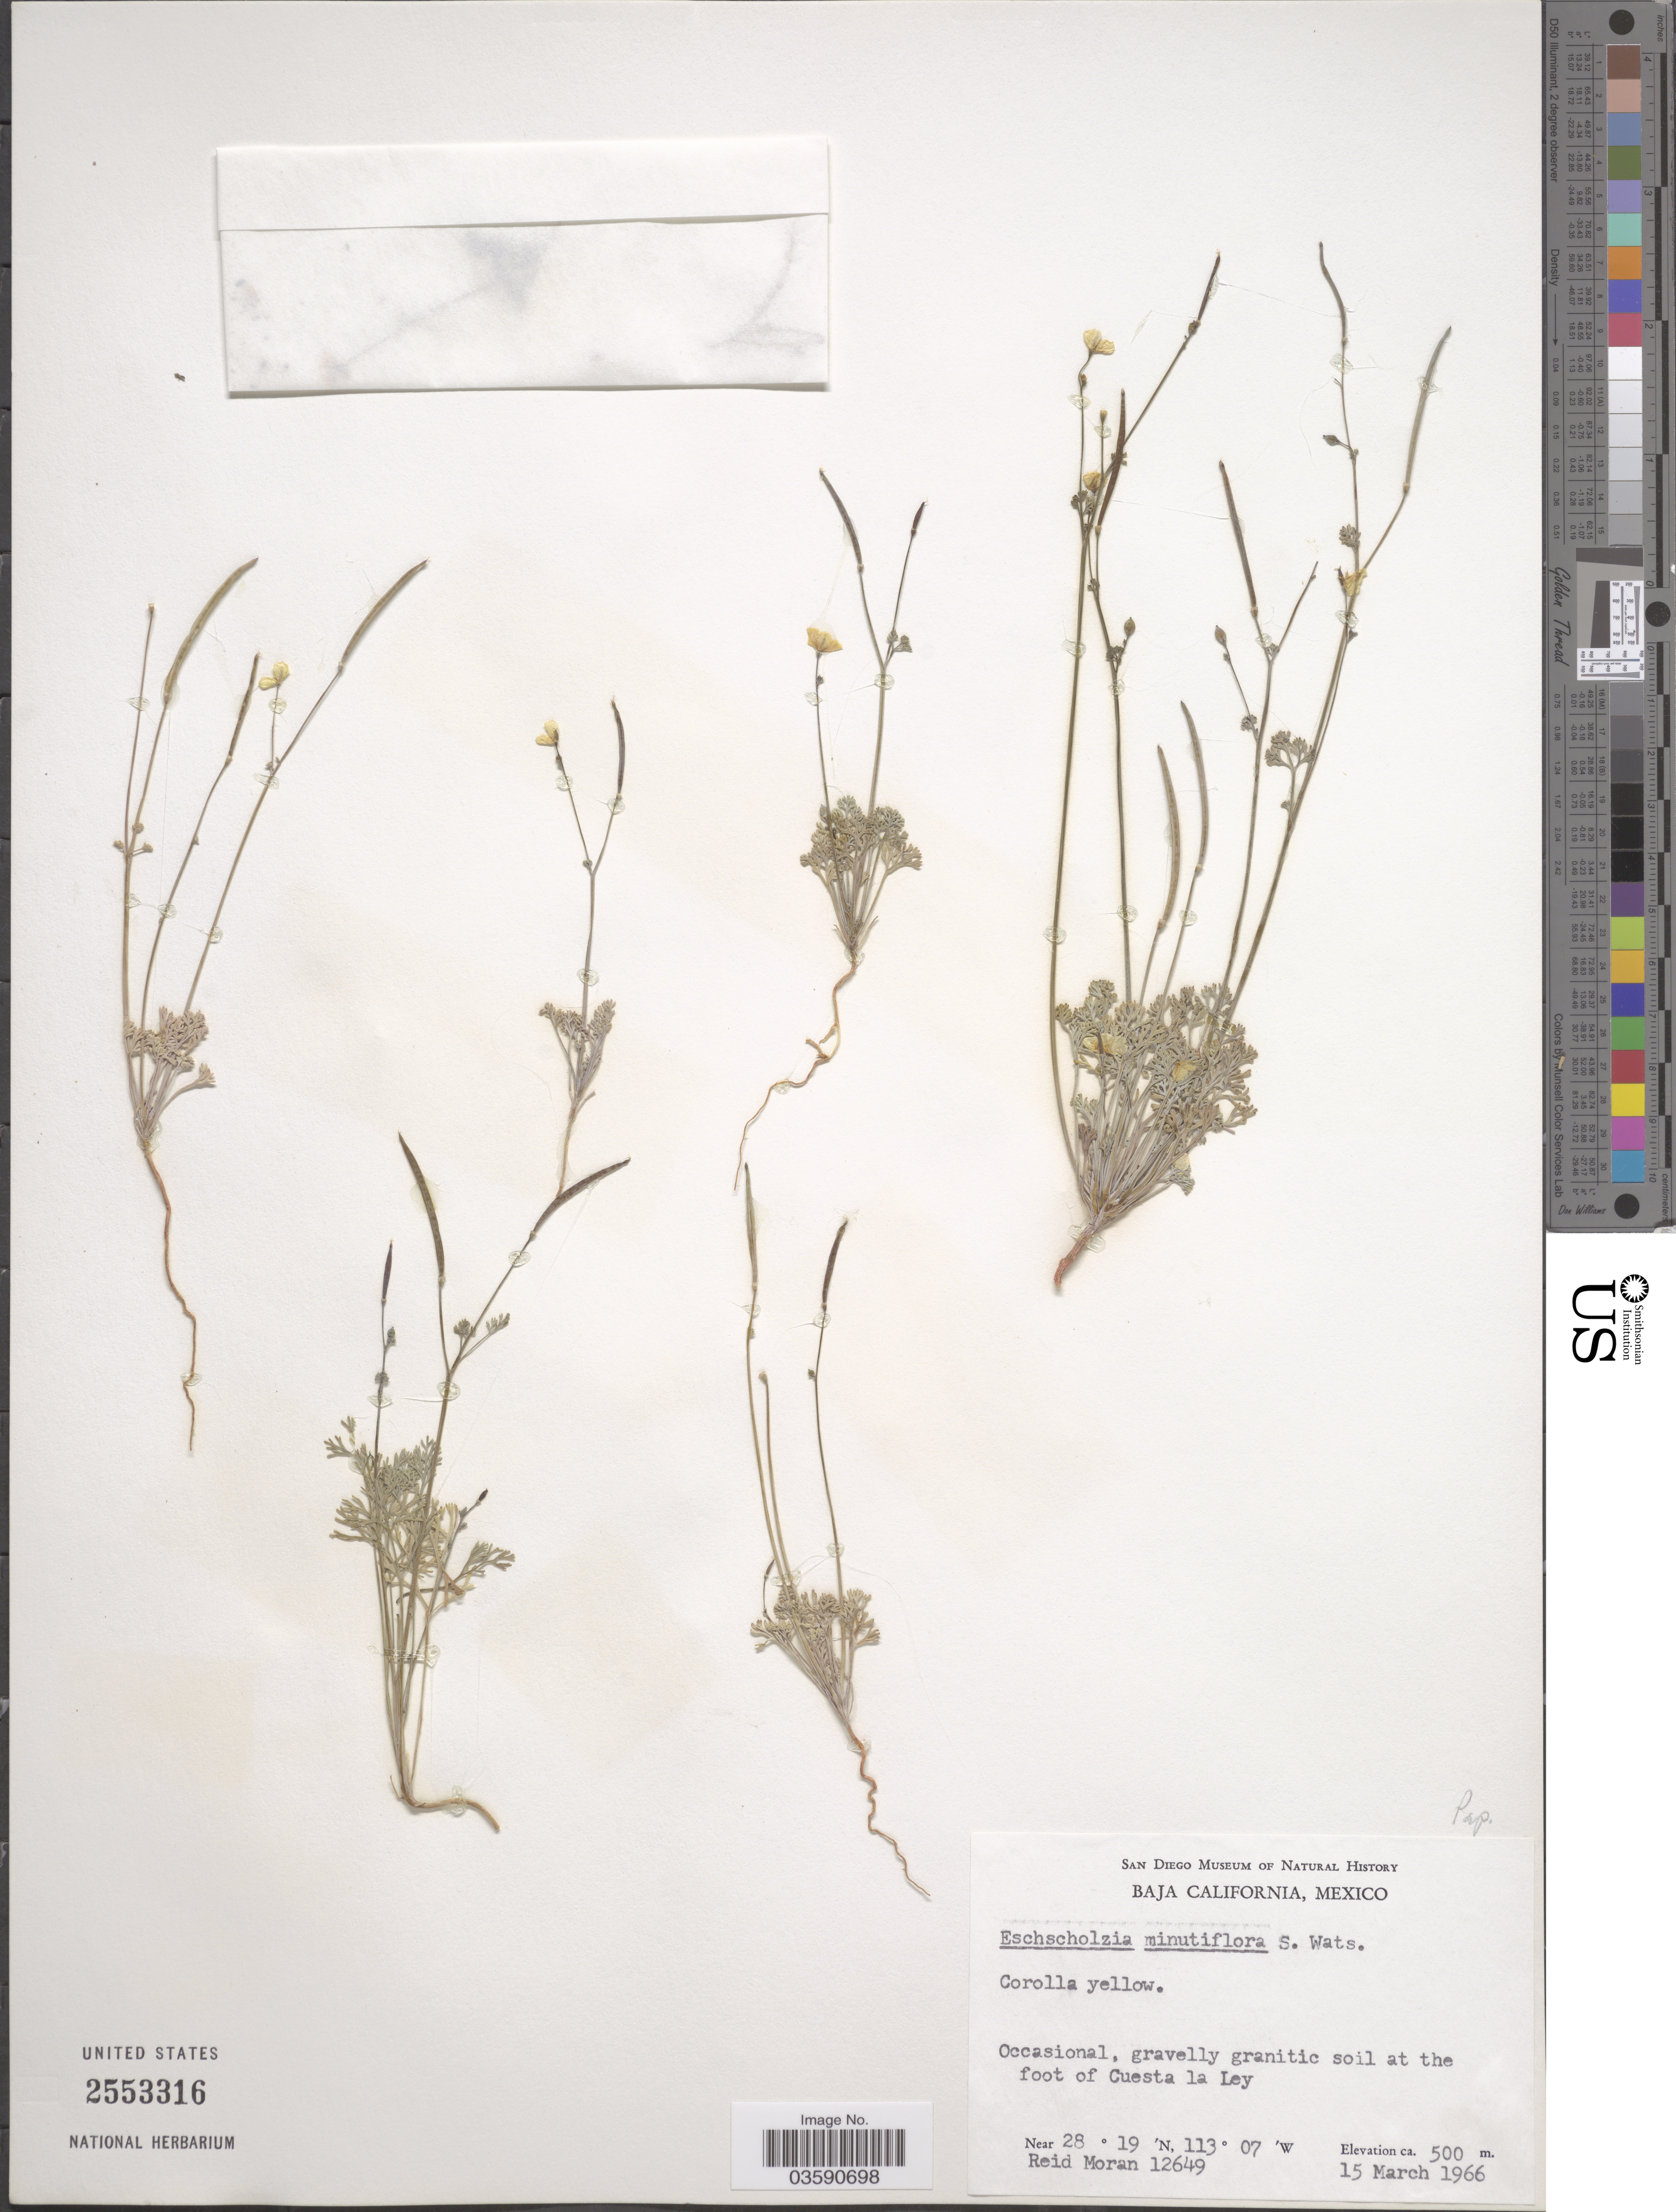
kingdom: Plantae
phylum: Tracheophyta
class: Magnoliopsida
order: Ranunculales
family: Papaveraceae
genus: Eschscholzia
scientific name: Eschscholzia minutiflora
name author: S. Watson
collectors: R. V. Moran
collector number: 12649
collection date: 1966-03-15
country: Mexico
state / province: Baja California Norte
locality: Occasional, gravelly granitic soil at the foot of Cuesta la Ley.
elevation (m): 500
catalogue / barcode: US 2553316